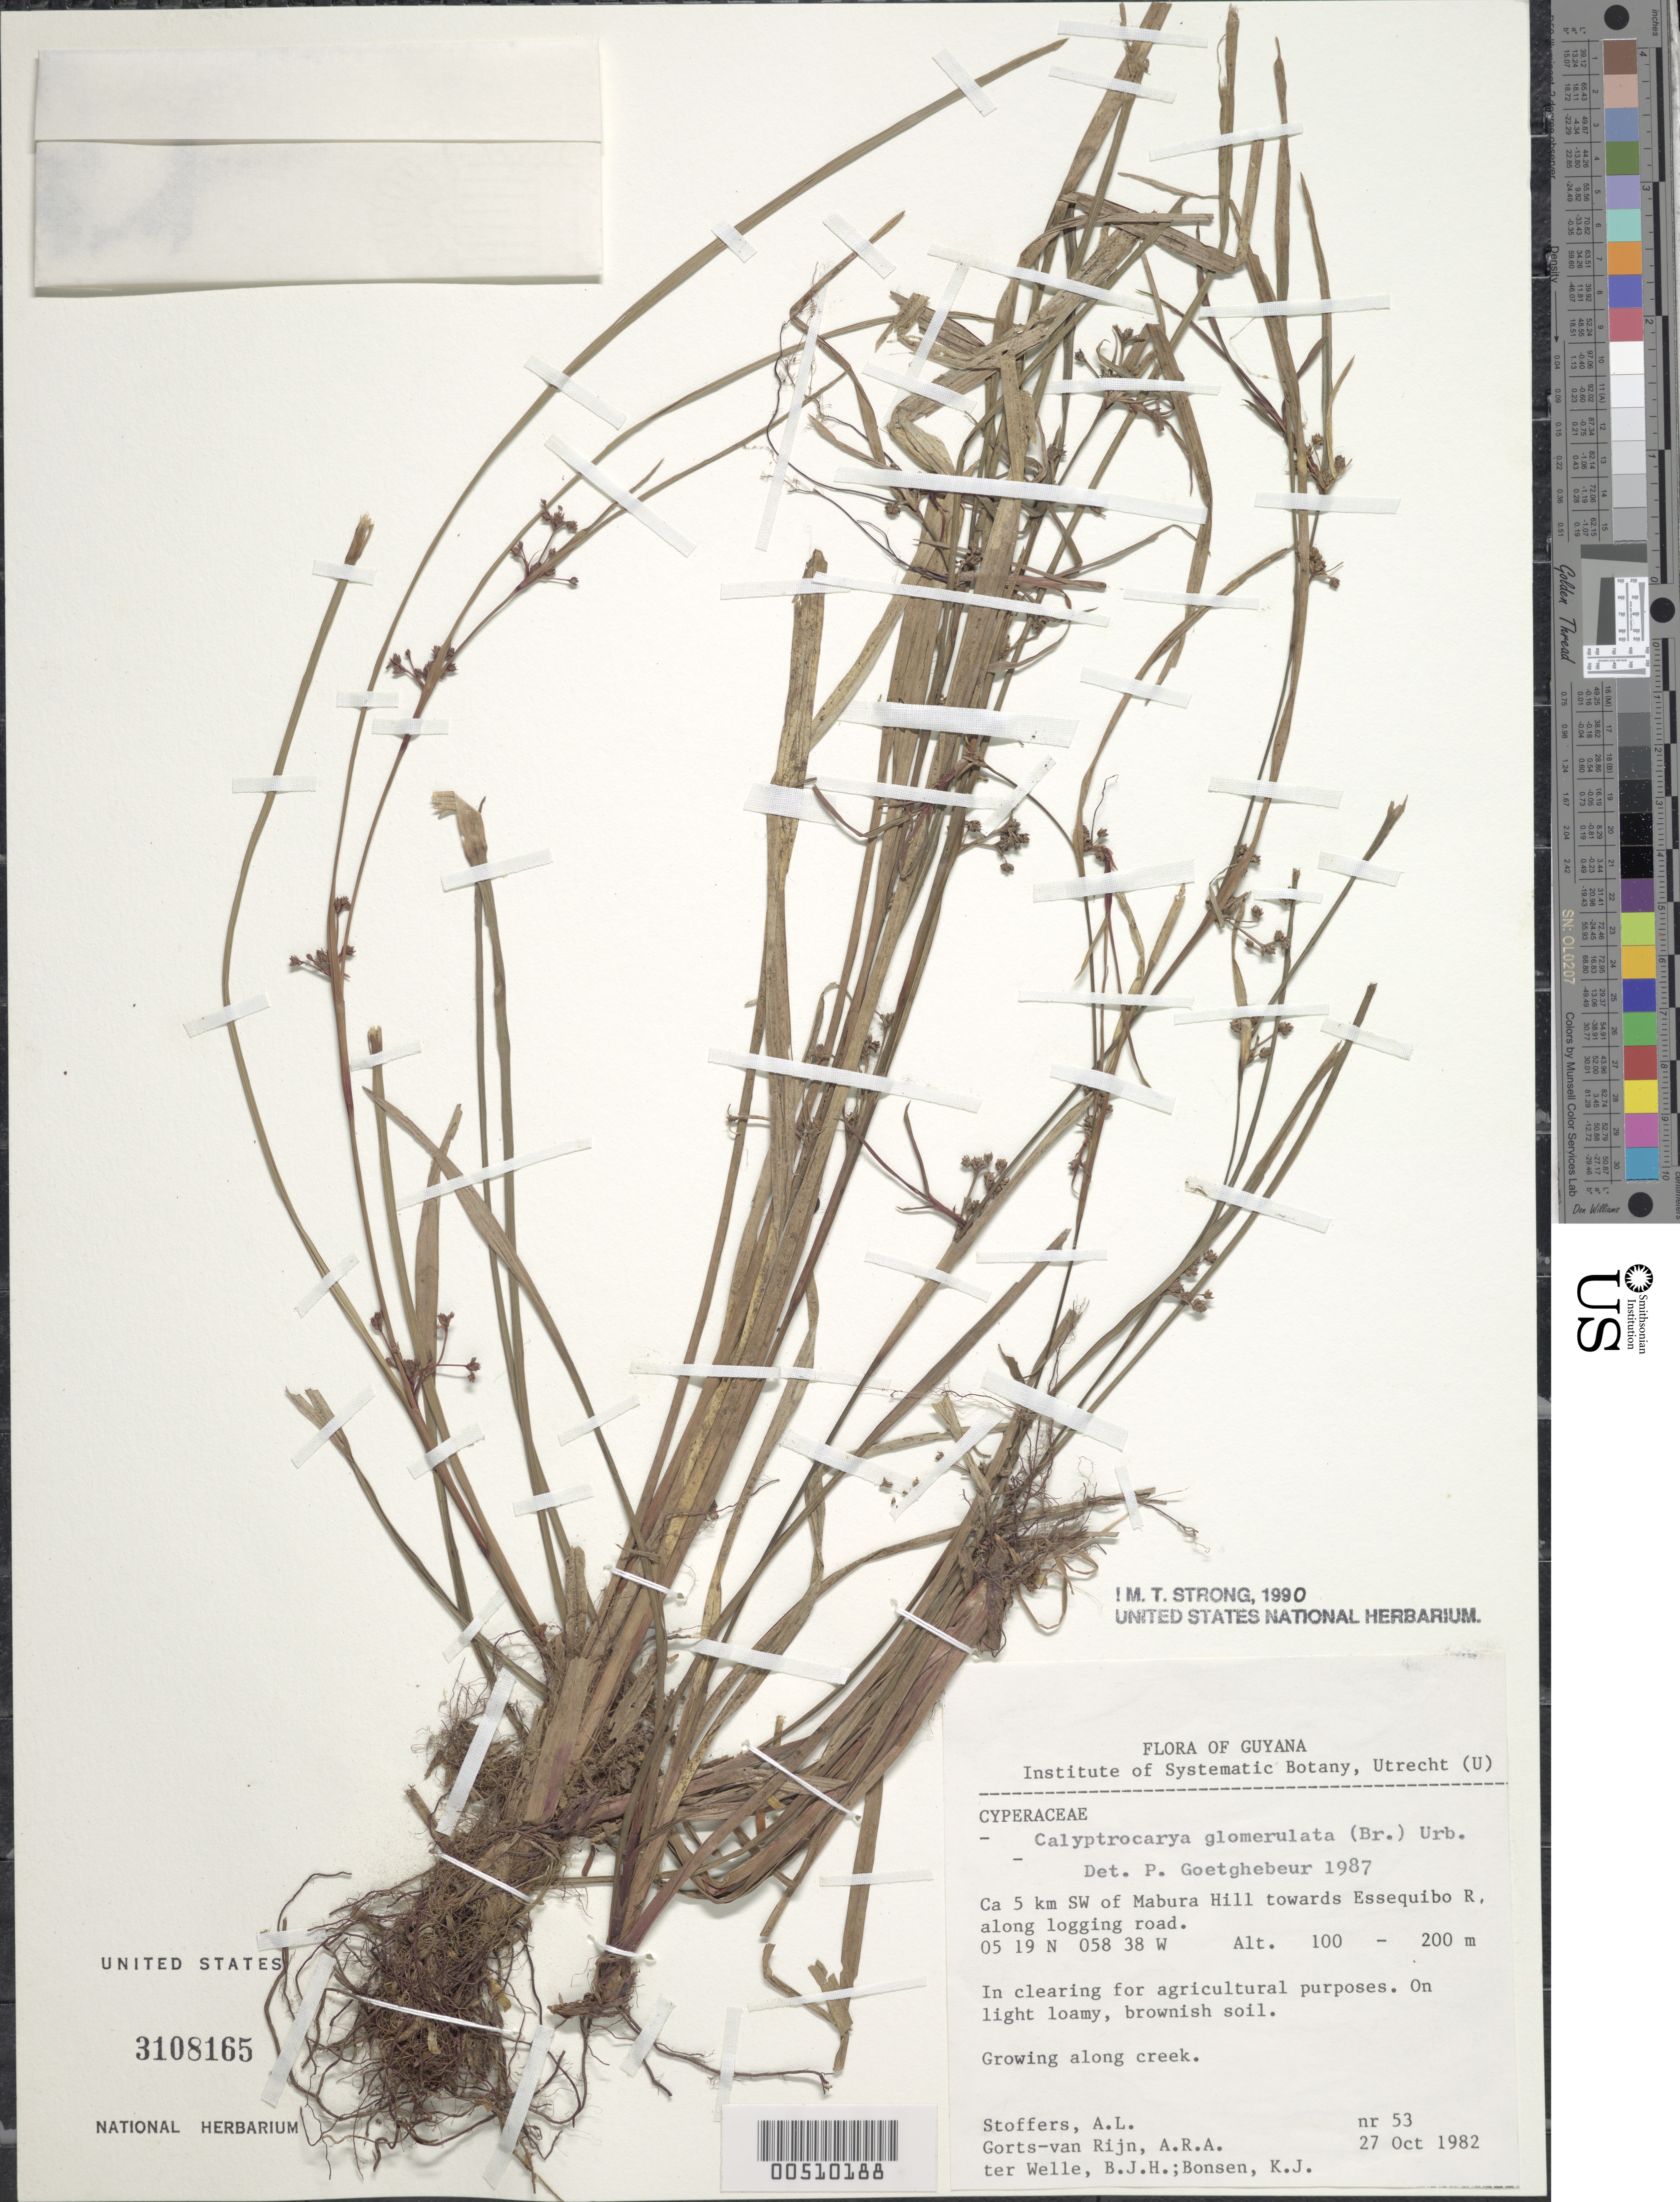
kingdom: Plantae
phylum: Tracheophyta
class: Liliopsida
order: Poales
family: Cyperaceae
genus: Calyptrocarya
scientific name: Calyptrocarya glomerulata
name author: (Brongn.) Urb.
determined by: Goetghebeur, P.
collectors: A. Stoffers, A. .R. A. Görts-van Rijn & G. ter Welle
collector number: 53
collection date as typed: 27 Oct 1982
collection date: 1982-10-27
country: Guyana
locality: Ca. 5 km SW of Mabura Hill towards Essequibo River along logging road.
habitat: Growing along creek on light, loamy brownish soil.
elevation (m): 100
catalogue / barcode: US 3108165